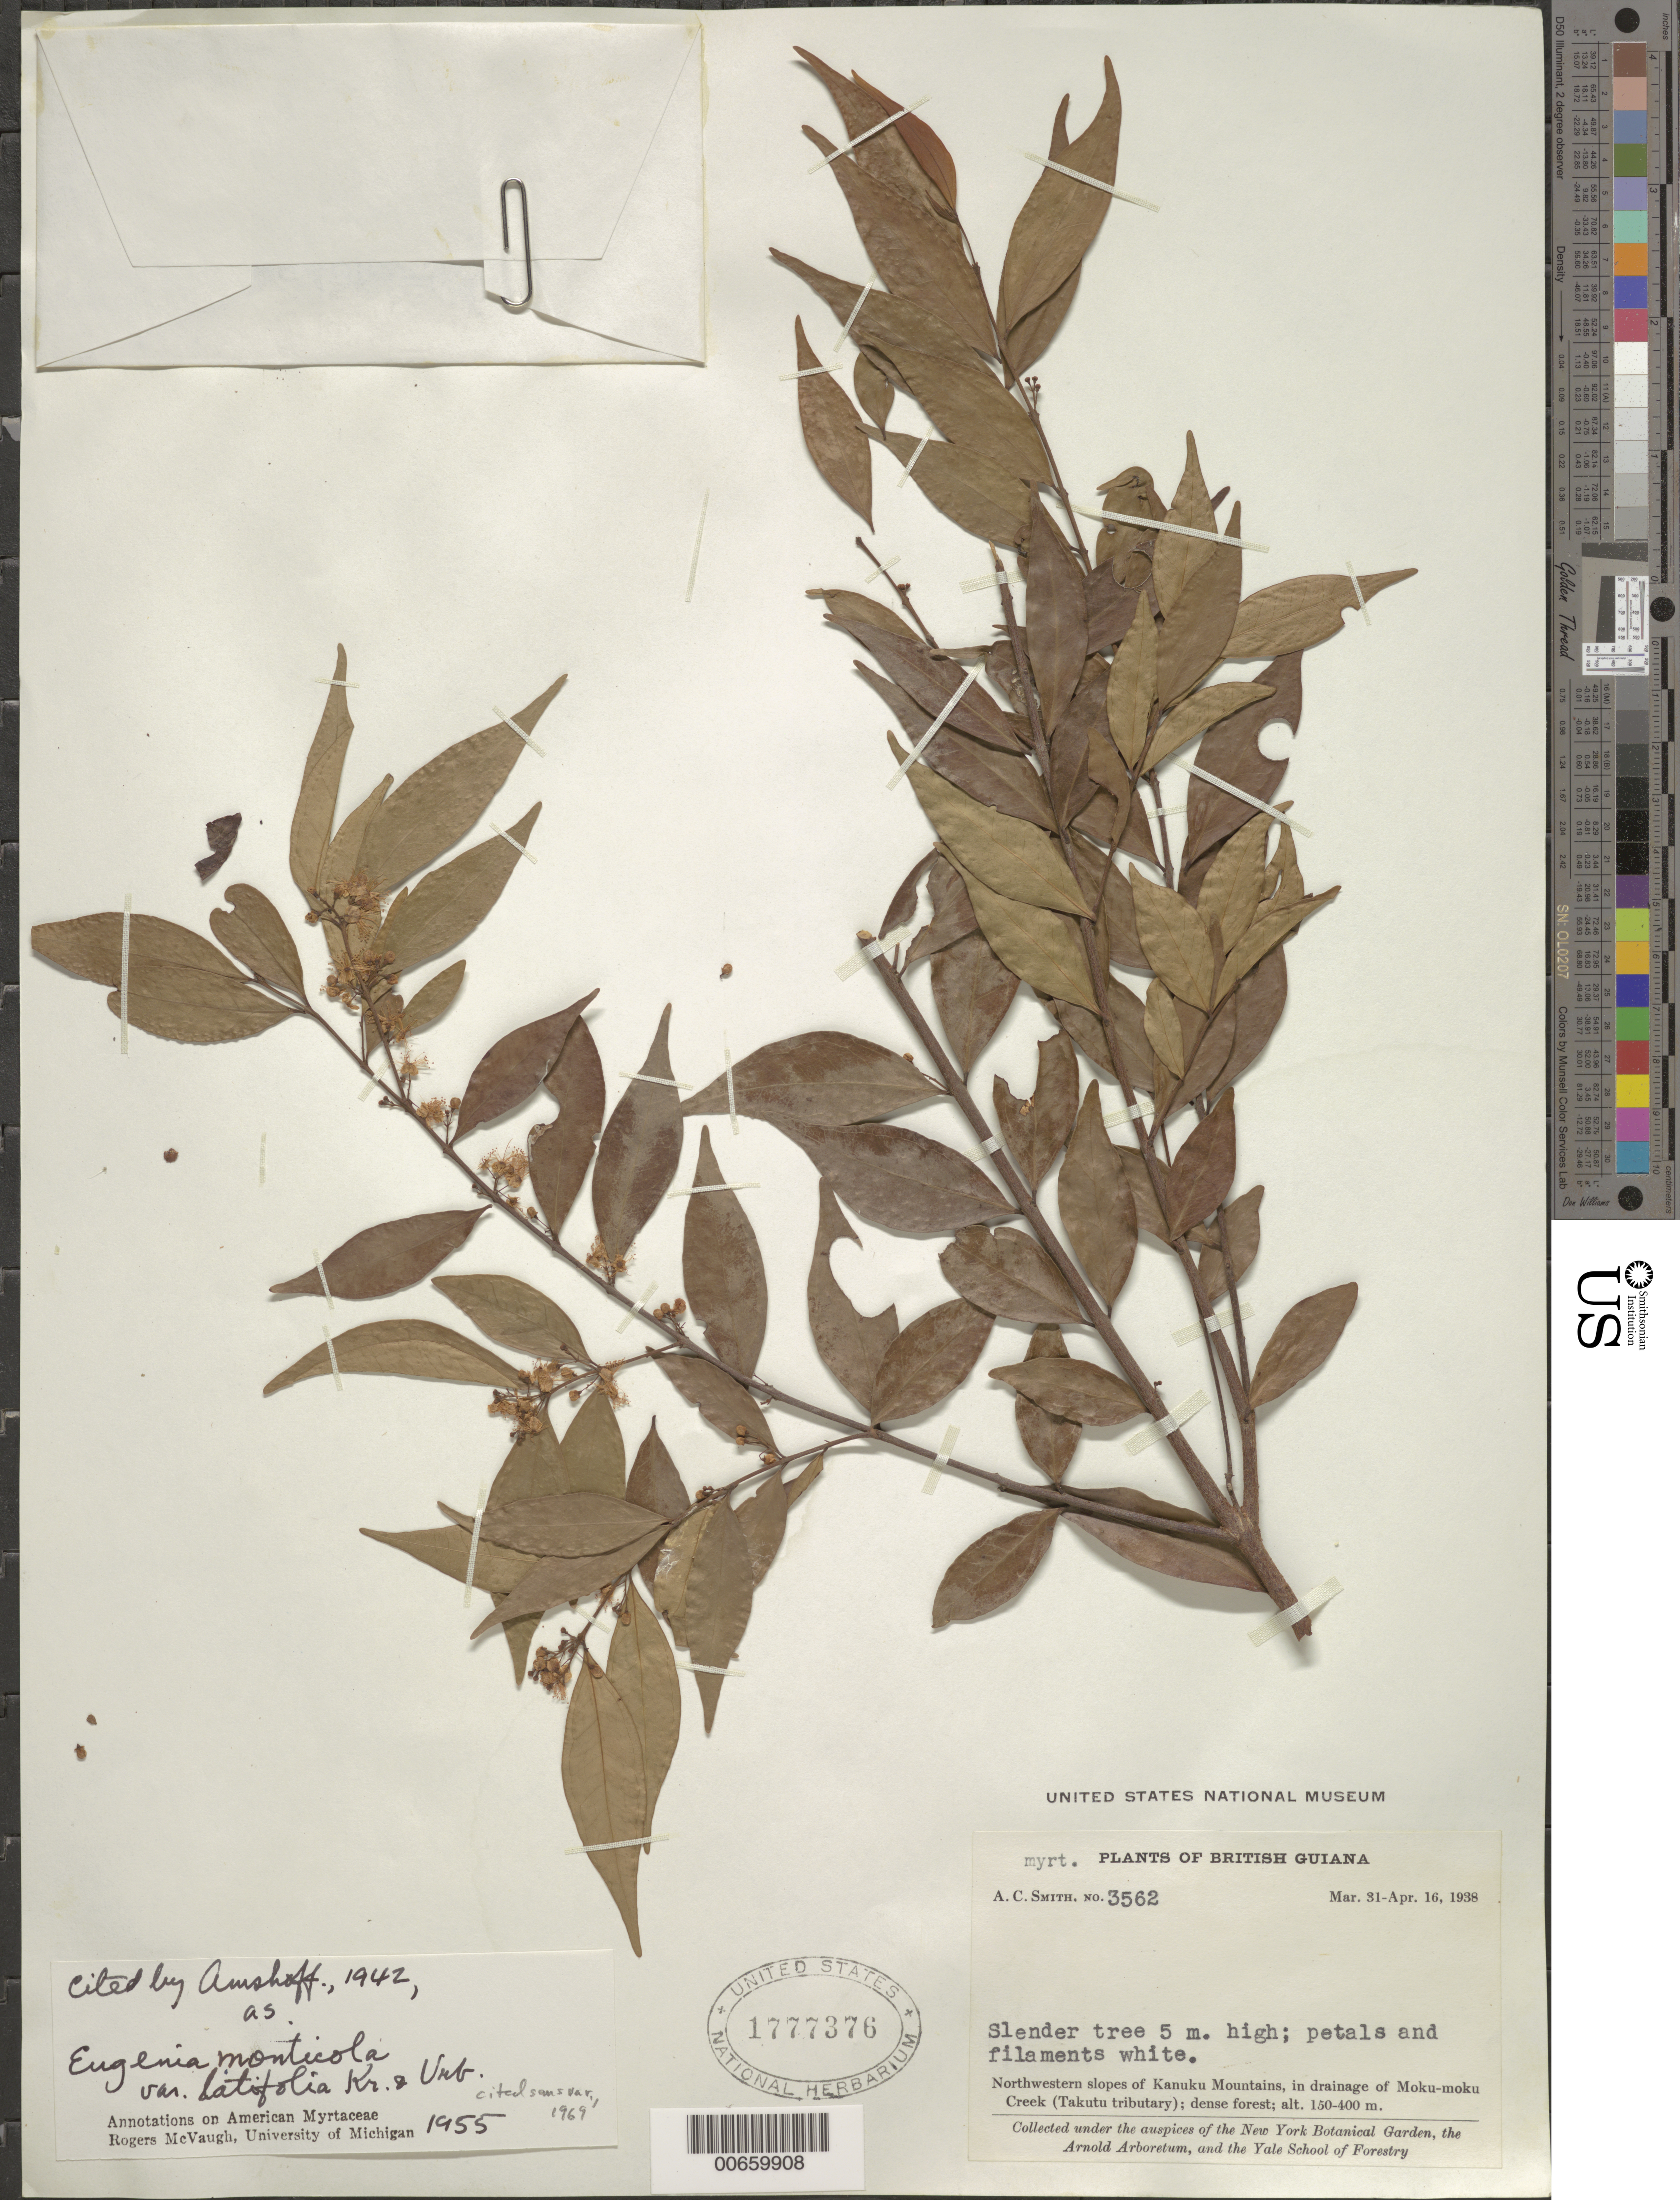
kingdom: Plantae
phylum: Tracheophyta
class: Magnoliopsida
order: Myrtales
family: Myrtaceae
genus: Eugenia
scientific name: Eugenia monticola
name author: (Sw.) DC.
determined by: McVaugh, R.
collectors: A. C. Smith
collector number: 3562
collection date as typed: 31-Mar-38 to 16-Apr-38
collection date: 1938-03-31/1938-04-16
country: Guyana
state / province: U. Takutu-U. Essequibo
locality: Kanuku Mts., NW slopes, in drainage of Moku-moku Creek (Takutu tributary)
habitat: Dense forest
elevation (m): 150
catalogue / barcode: US 1777376